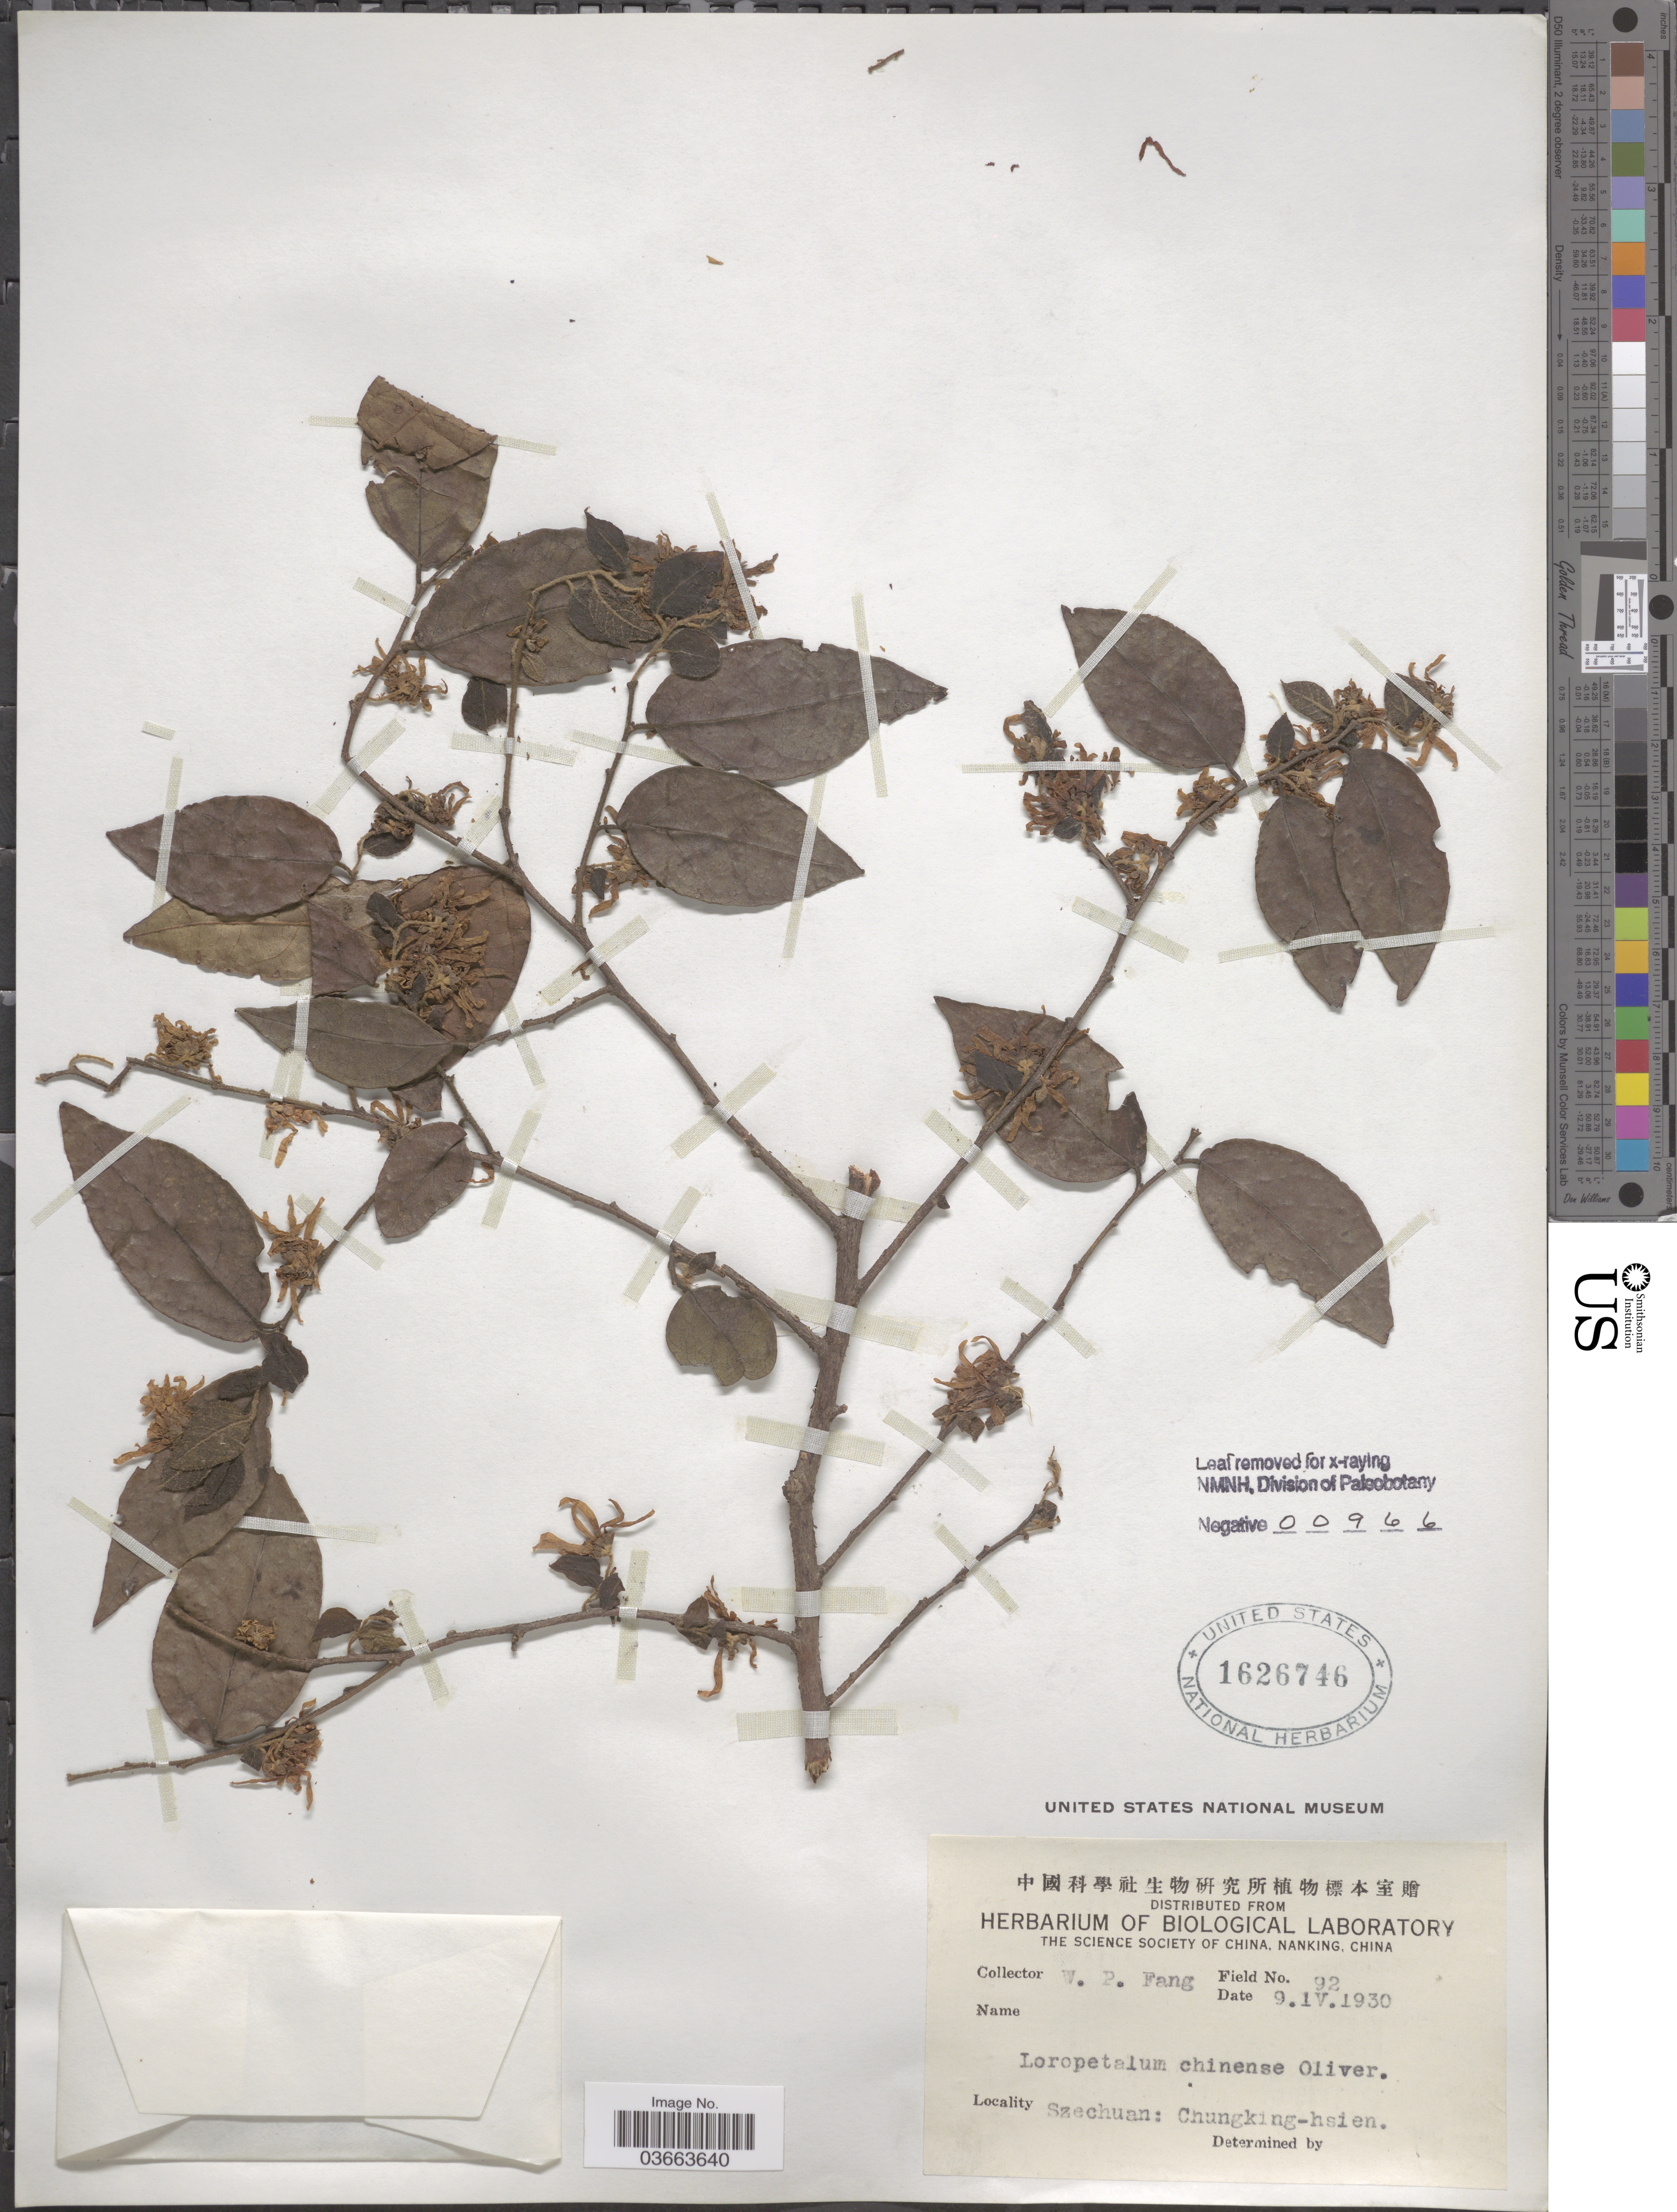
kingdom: Plantae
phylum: Tracheophyta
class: Magnoliopsida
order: Saxifragales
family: Hamamelidaceae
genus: Loropetalum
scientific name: Loropetalum chinense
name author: (R. Br.) Oliv.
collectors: W. P. Fang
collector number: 92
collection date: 1930-04-09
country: China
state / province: Sichuan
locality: Szechuan: Chungking-hsien.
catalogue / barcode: US 1626746